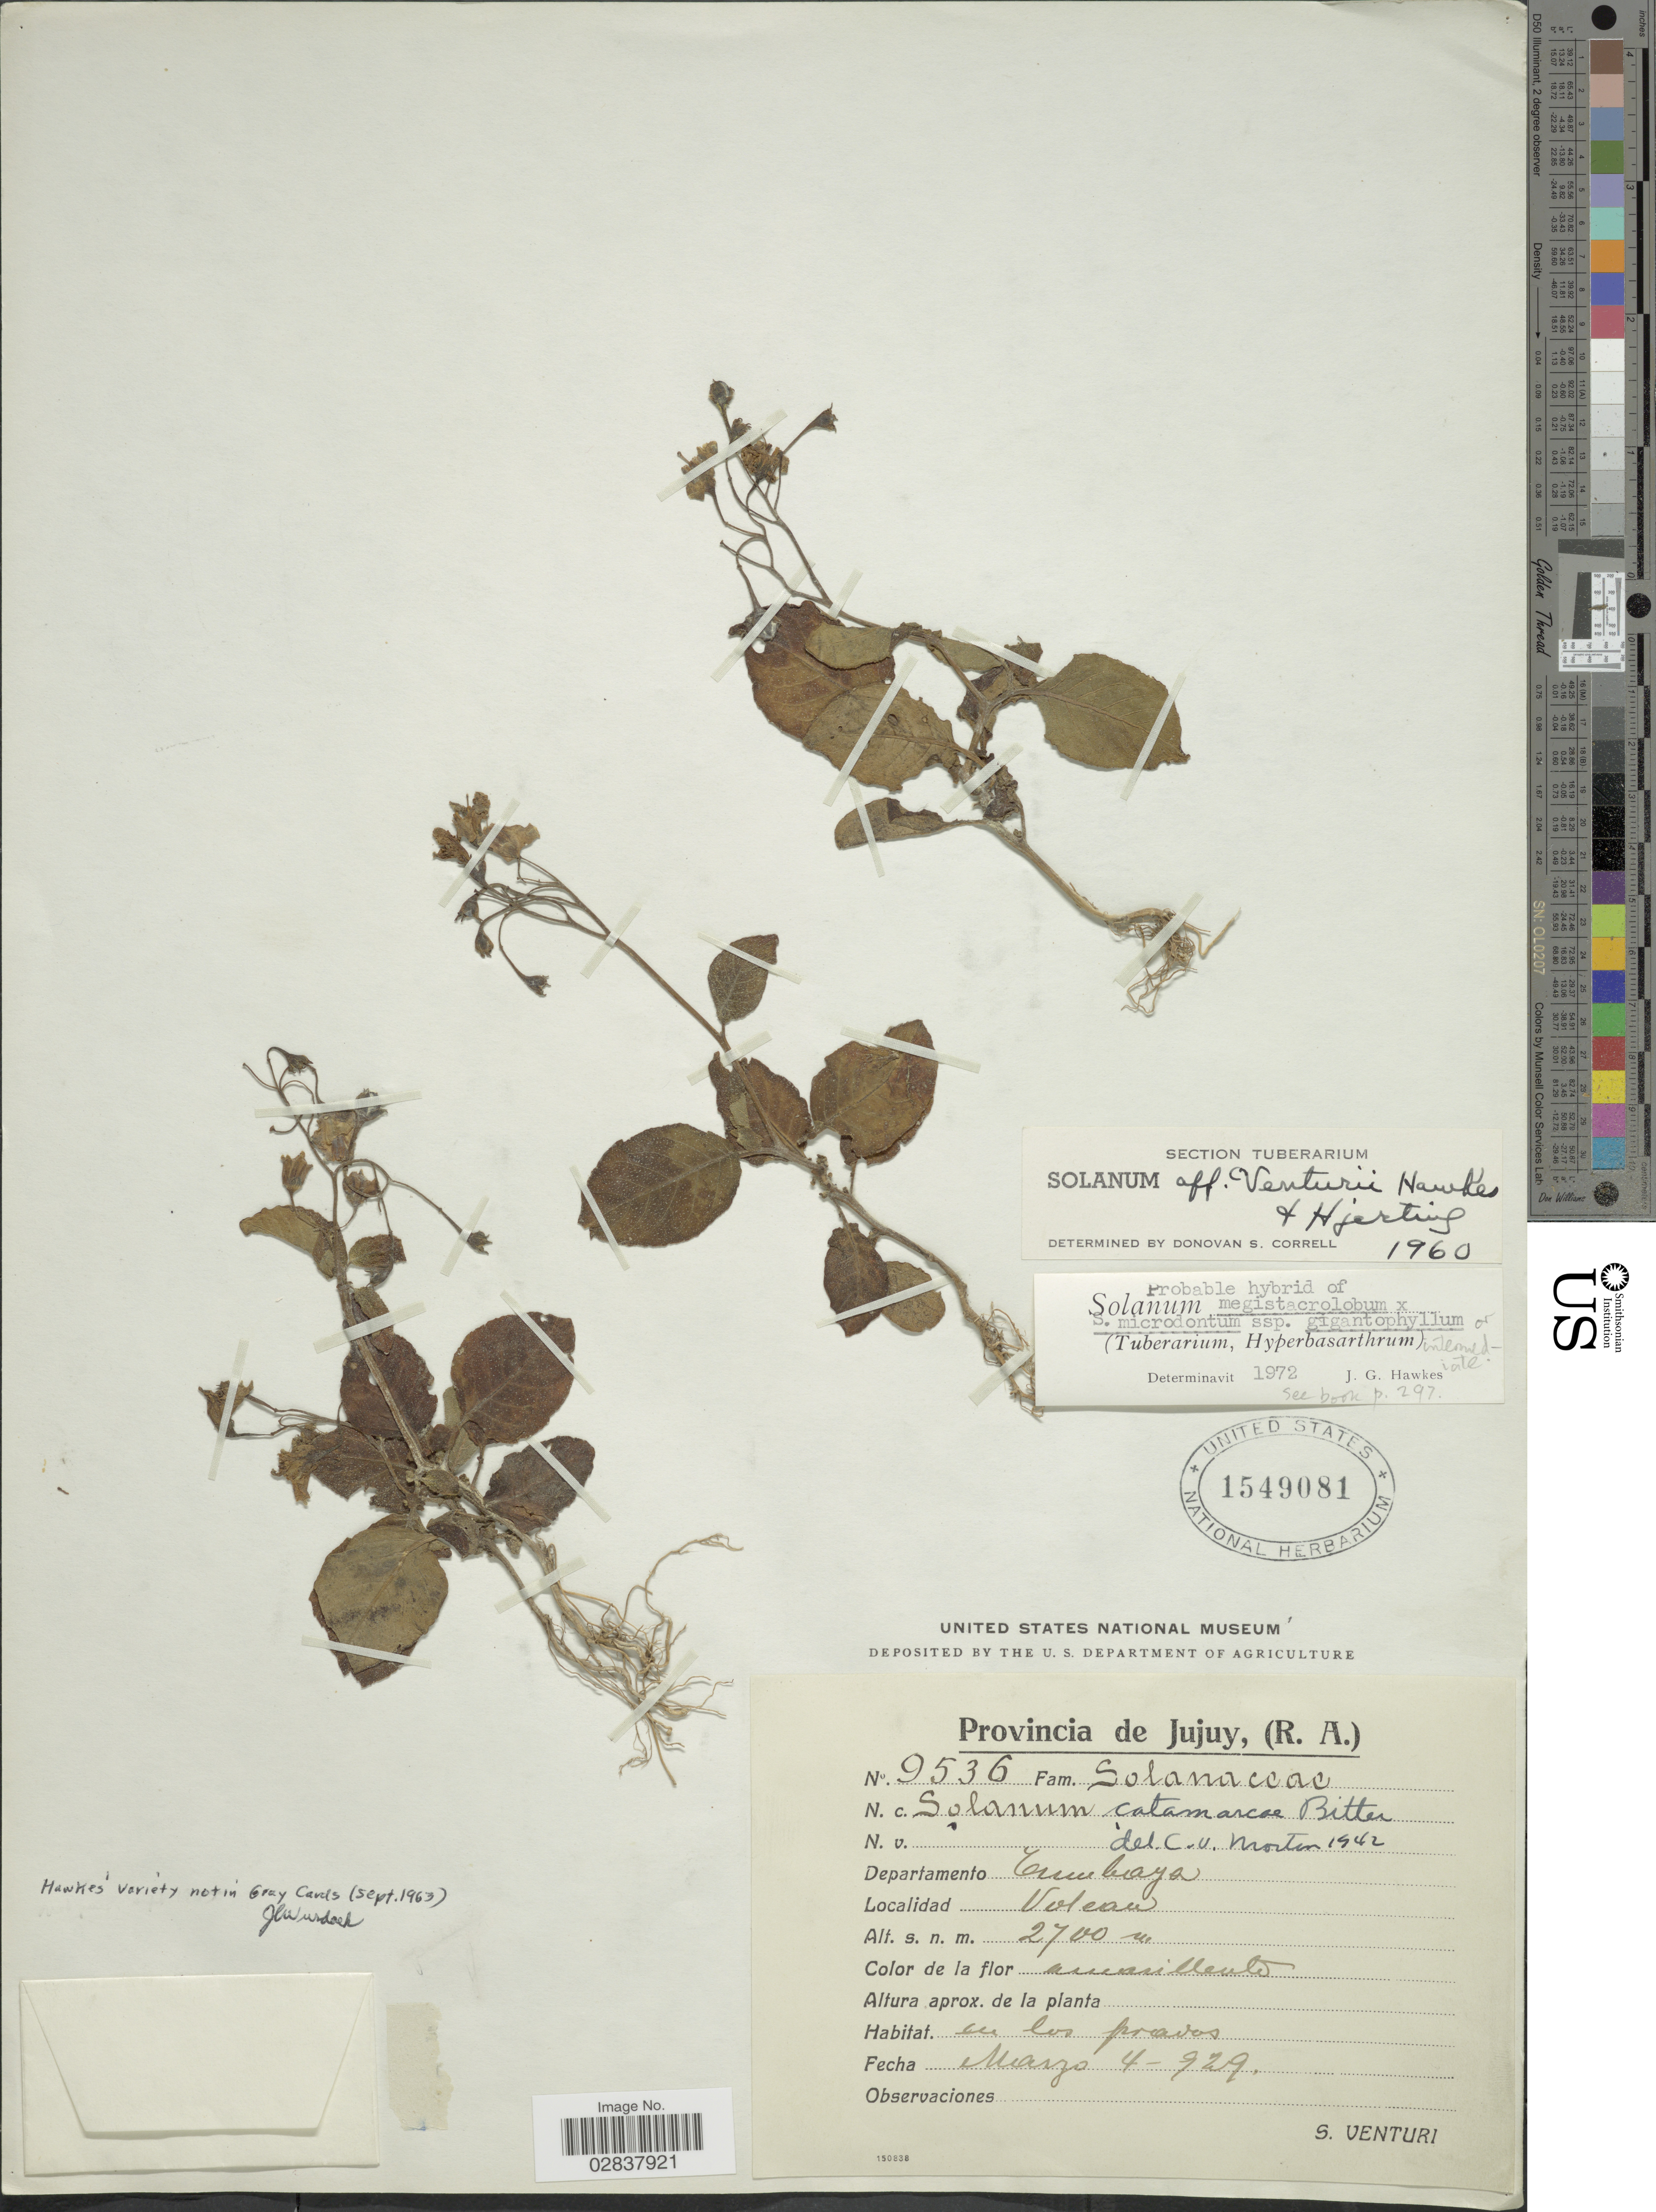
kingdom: Plantae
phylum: Tracheophyta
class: Magnoliopsida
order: Solanales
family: Solanaceae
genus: Solanum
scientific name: Solanum venturii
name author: Hawkes & Hjerting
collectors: S. Venturi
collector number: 9536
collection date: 1929-03-04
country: Argentina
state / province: Jujuy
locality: (R.A.) Departamento Tumbaya, Volcan.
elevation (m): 2700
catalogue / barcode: US 1549081